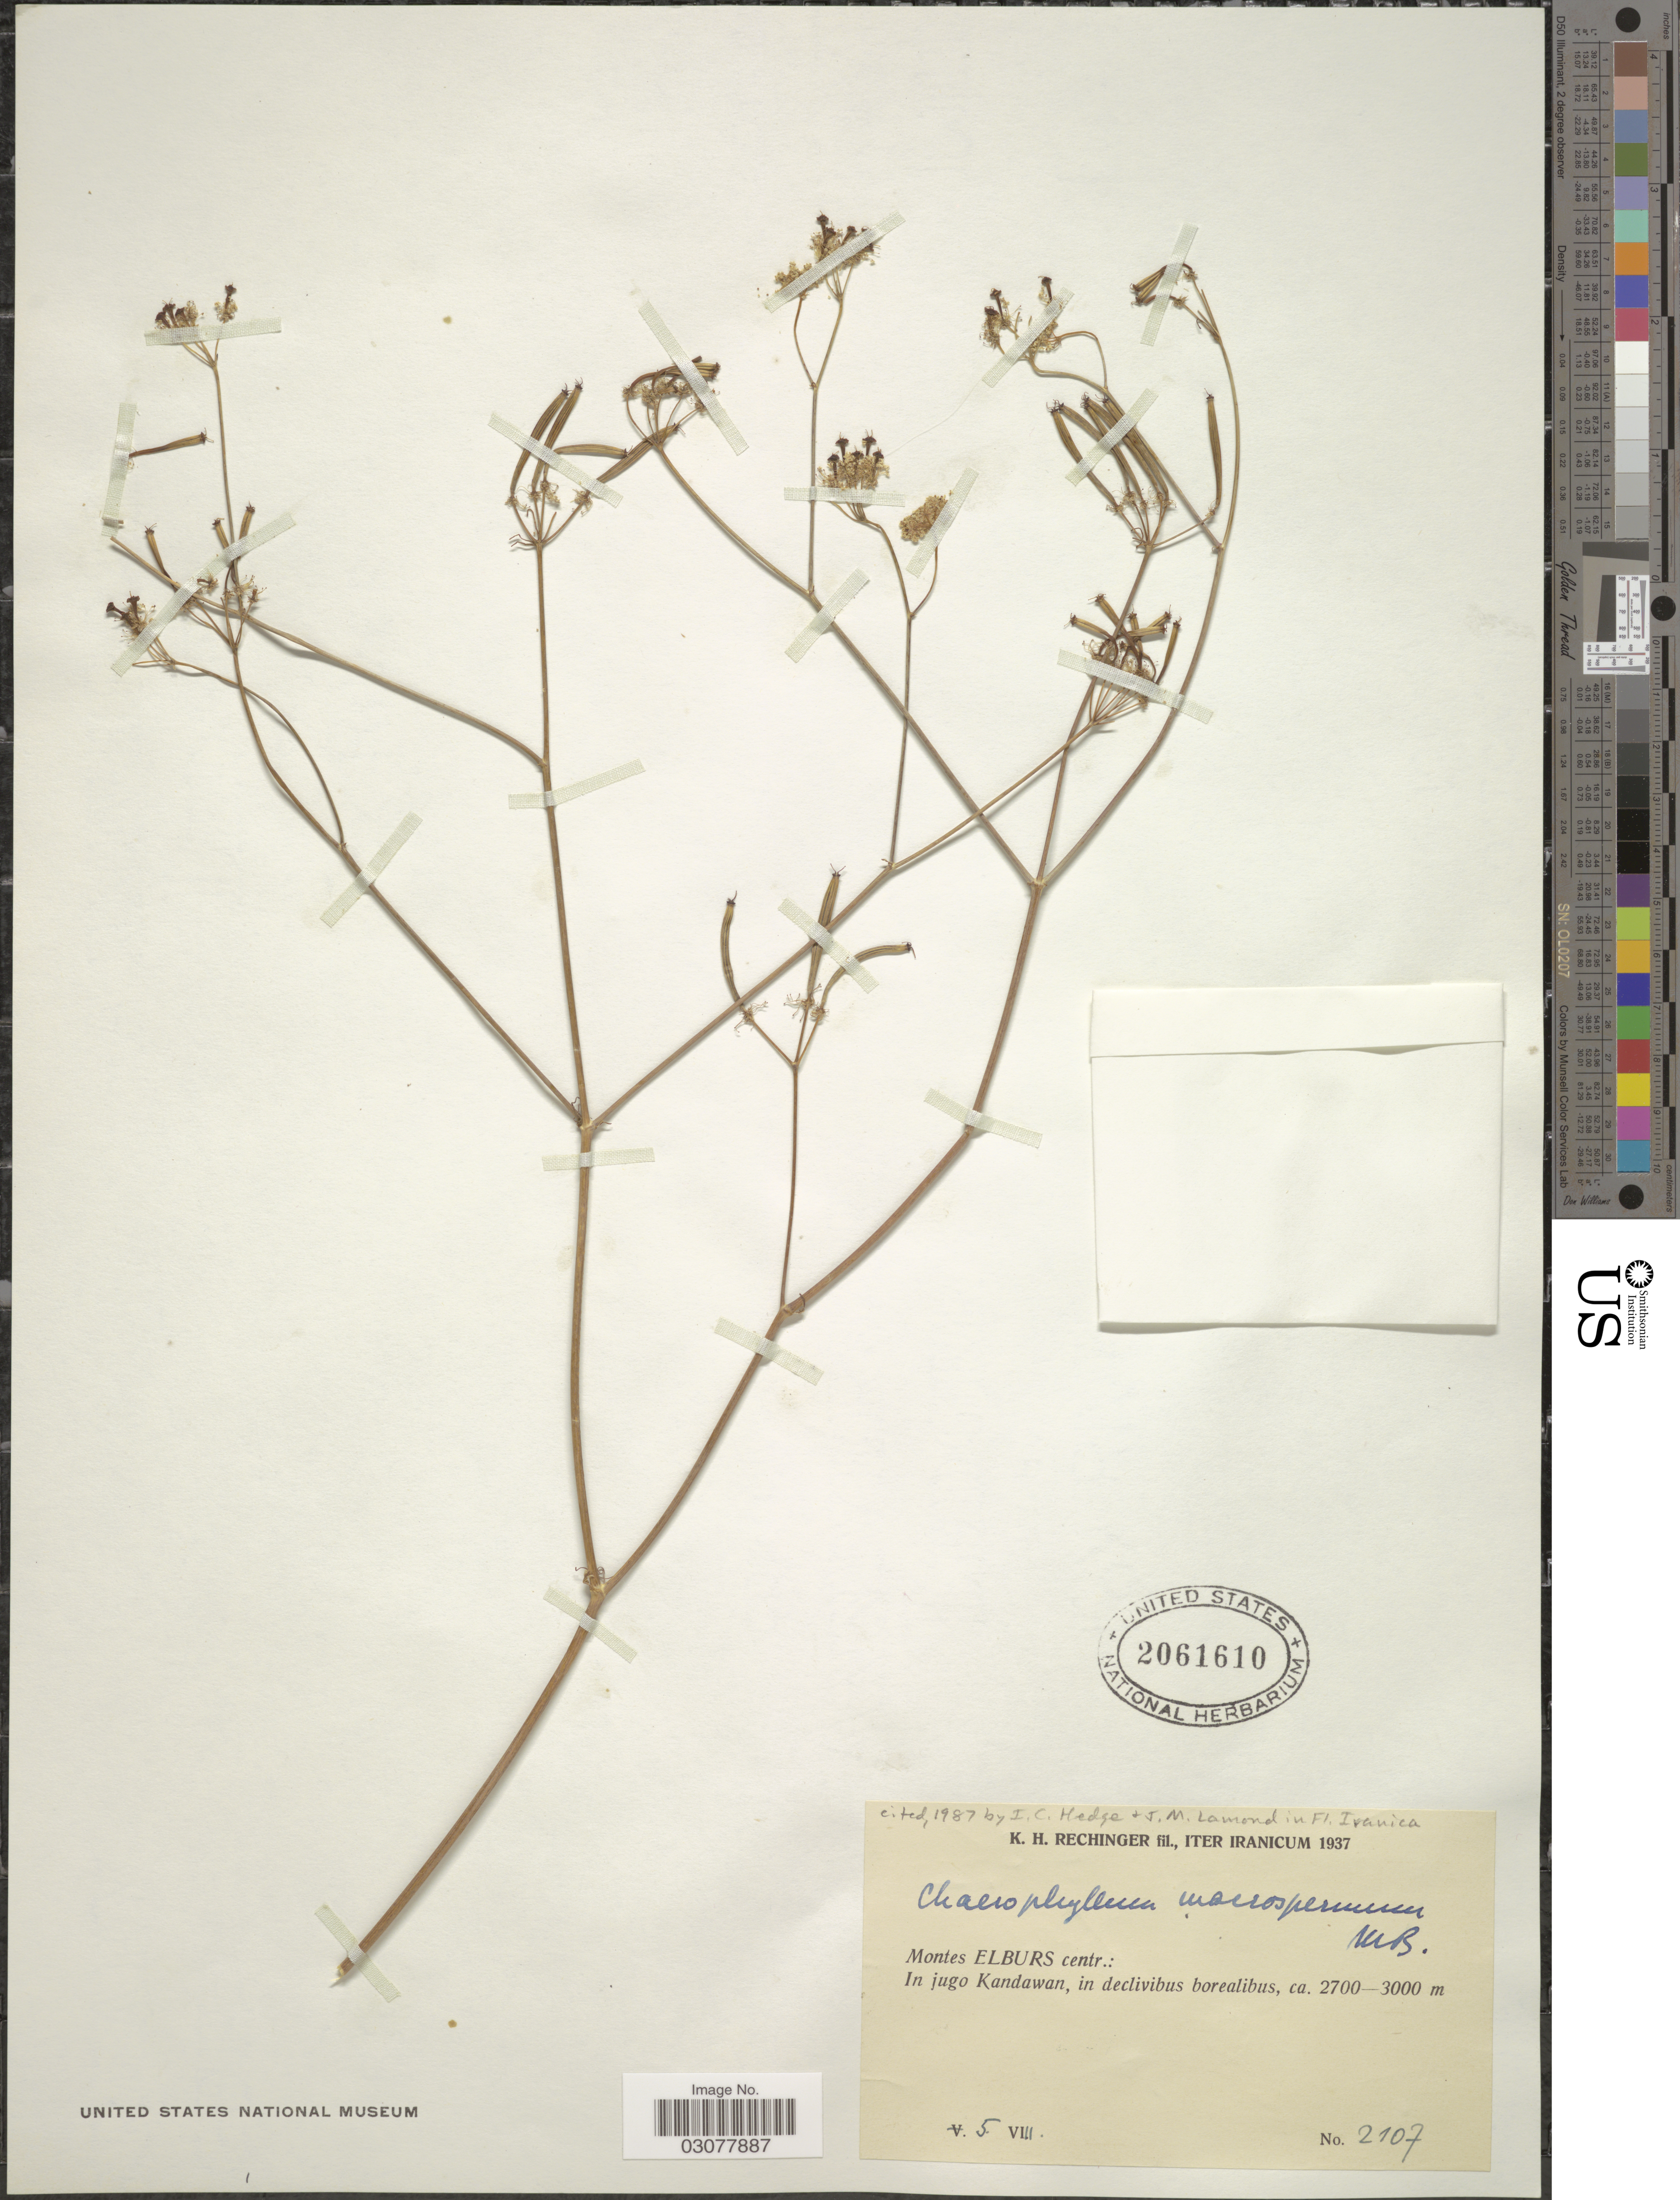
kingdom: Plantae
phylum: Tracheophyta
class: Magnoliopsida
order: Apiales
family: Apiaceae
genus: Chaerophyllum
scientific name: Chaerophyllum macrospermum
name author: (Willd. ex Spreng.) Fisch. & C.A. Mey. ex Hohen.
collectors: K. H. Rechinger & F. Rechinger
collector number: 2107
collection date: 1937-08-05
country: Iran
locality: Montes Elburs centr.: In jugo Kandawan, in declivibus borealibus.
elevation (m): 2700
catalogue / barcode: US 2061610